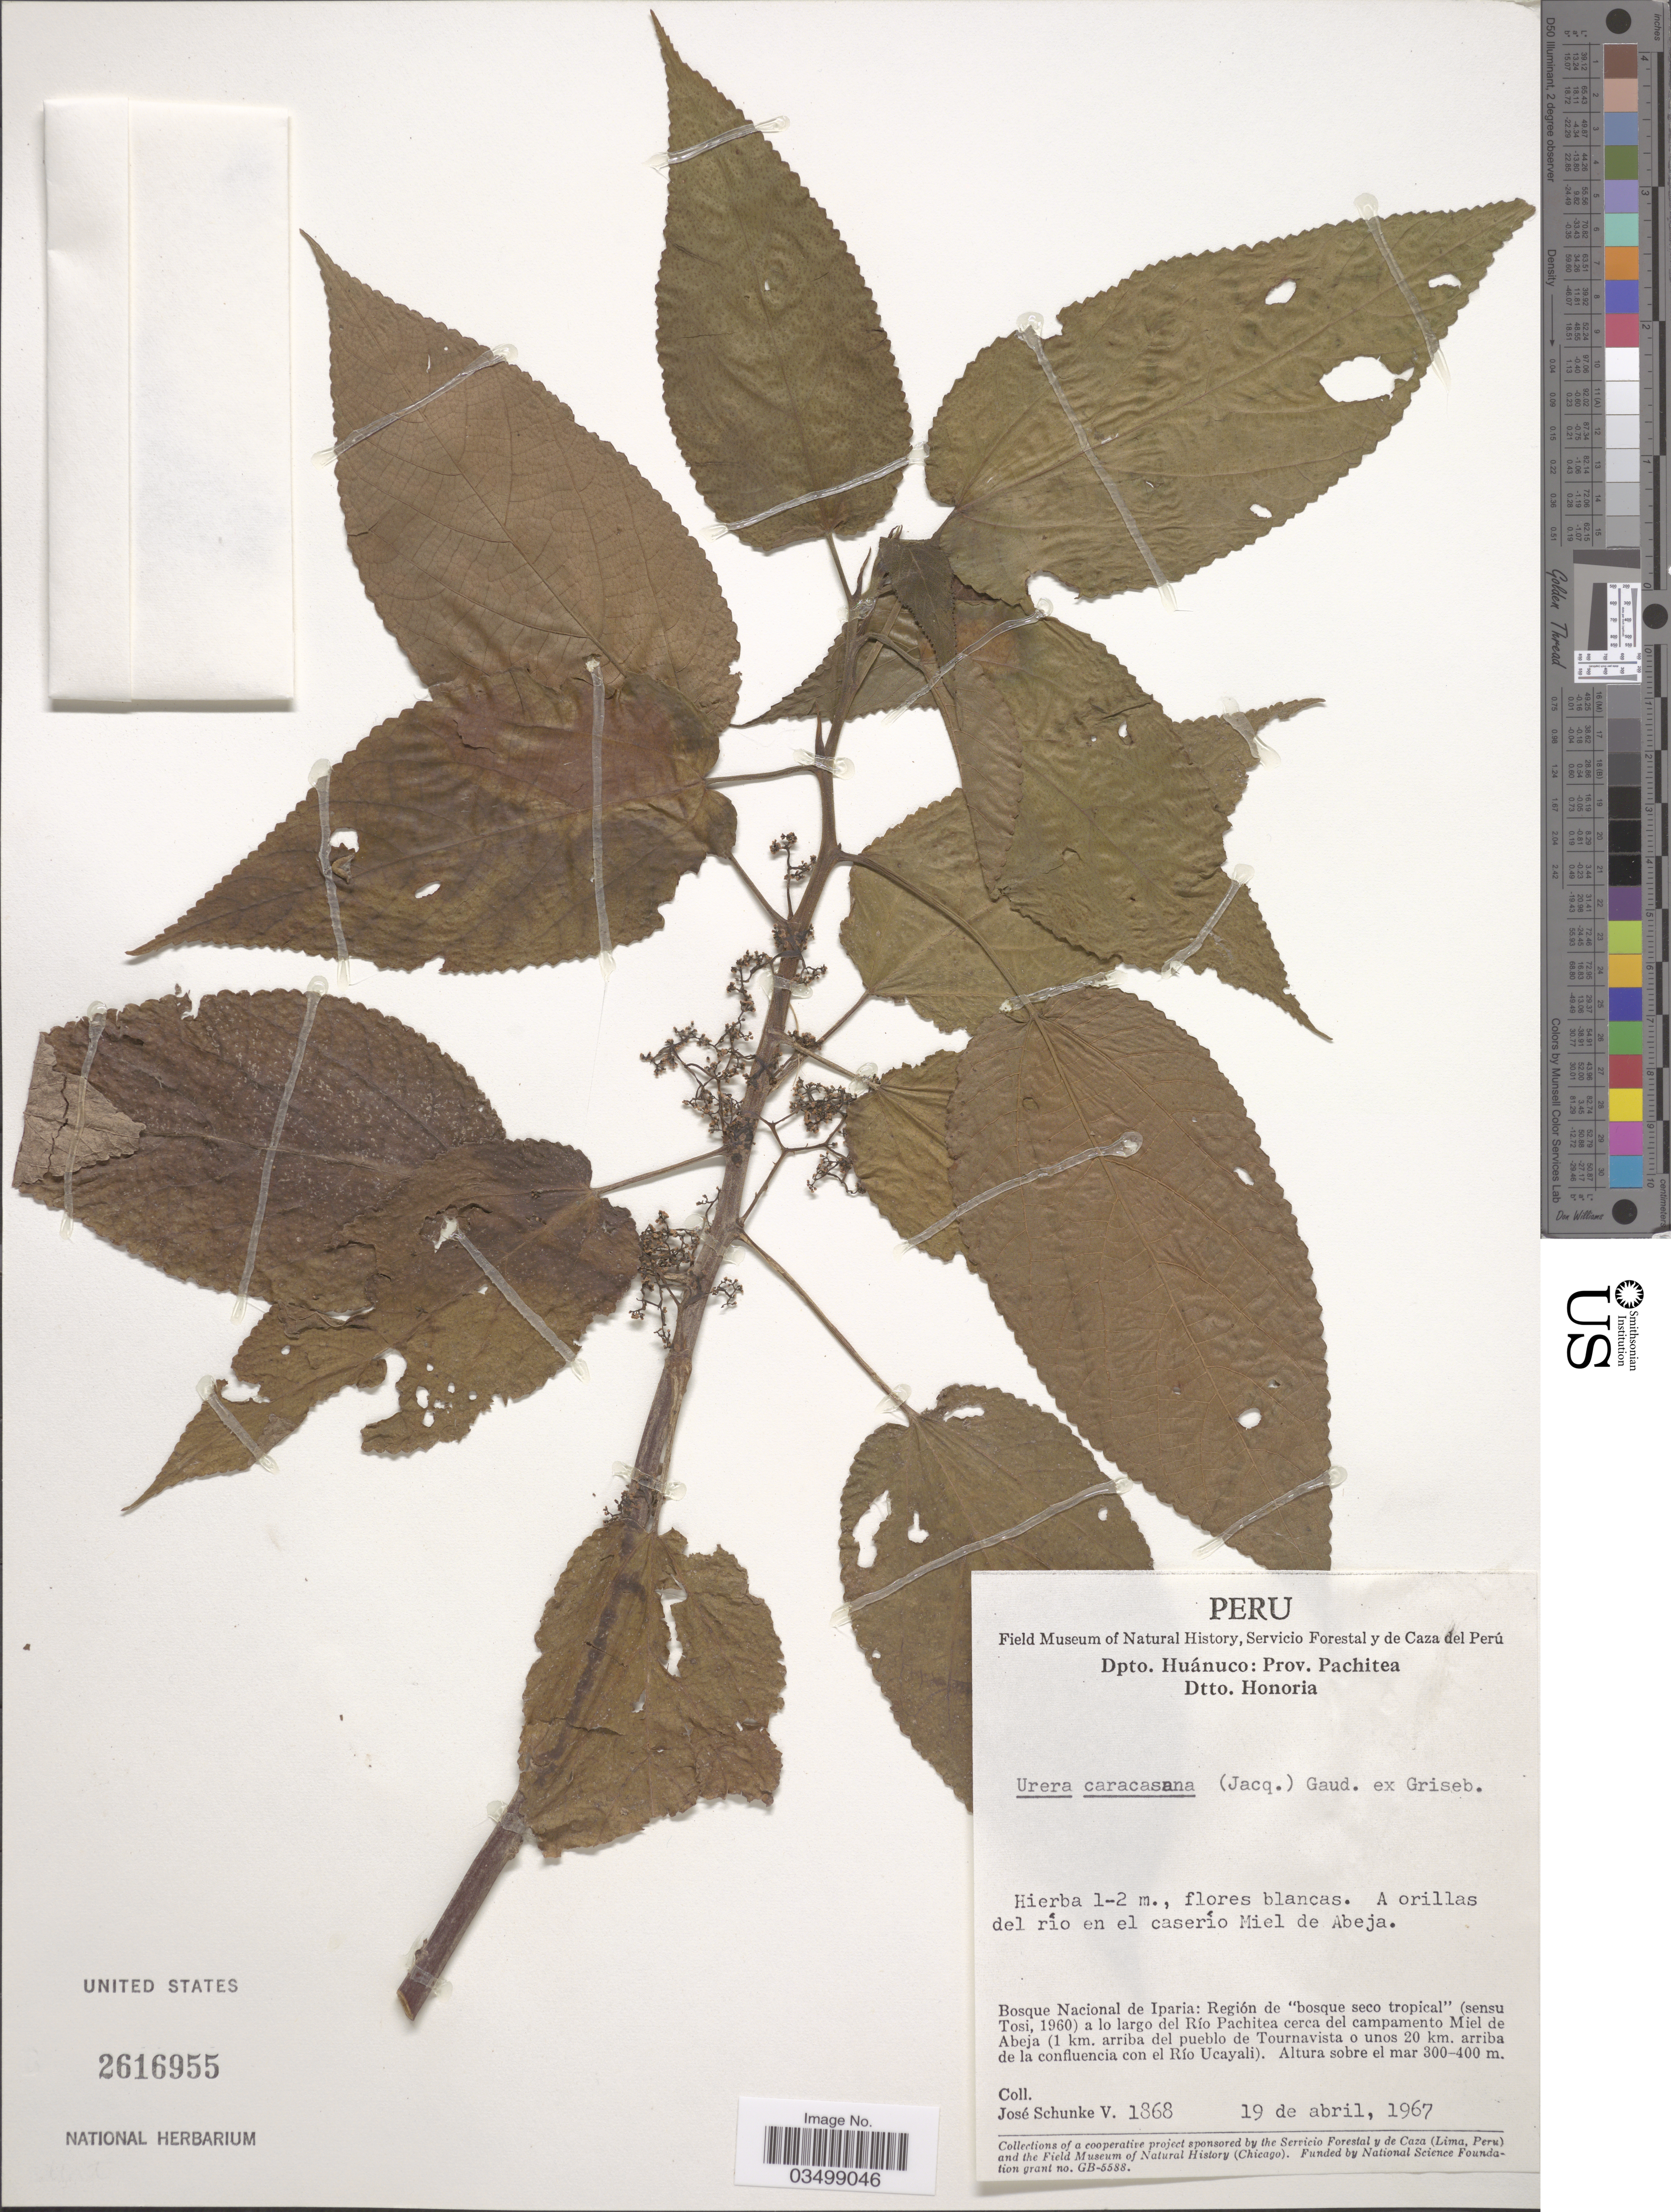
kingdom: Plantae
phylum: Tracheophyta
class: Magnoliopsida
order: Rosales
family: Urticaceae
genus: Urera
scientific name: Urera caracasana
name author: (Jacq.) Gaudich. ex Griseb.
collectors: J. Schunke Vigo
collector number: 1868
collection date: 1967-04-19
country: Peru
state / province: Huánuco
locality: Dpto. Huánuco: Prov. Pachitea. Dtto. Honoria. A orillas del río en el caserío Miel de Abeja. Bosque Nacional de Iparia: Región de "bosque seco tropical" a lo largo del Río Pachitea cerca del campamento Miel de Abeja (1 km. arriba del pueblo de Tournavista o unos 20 km. arriba de la confluencia con el Río Ucayali).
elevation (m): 300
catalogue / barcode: US 2616955